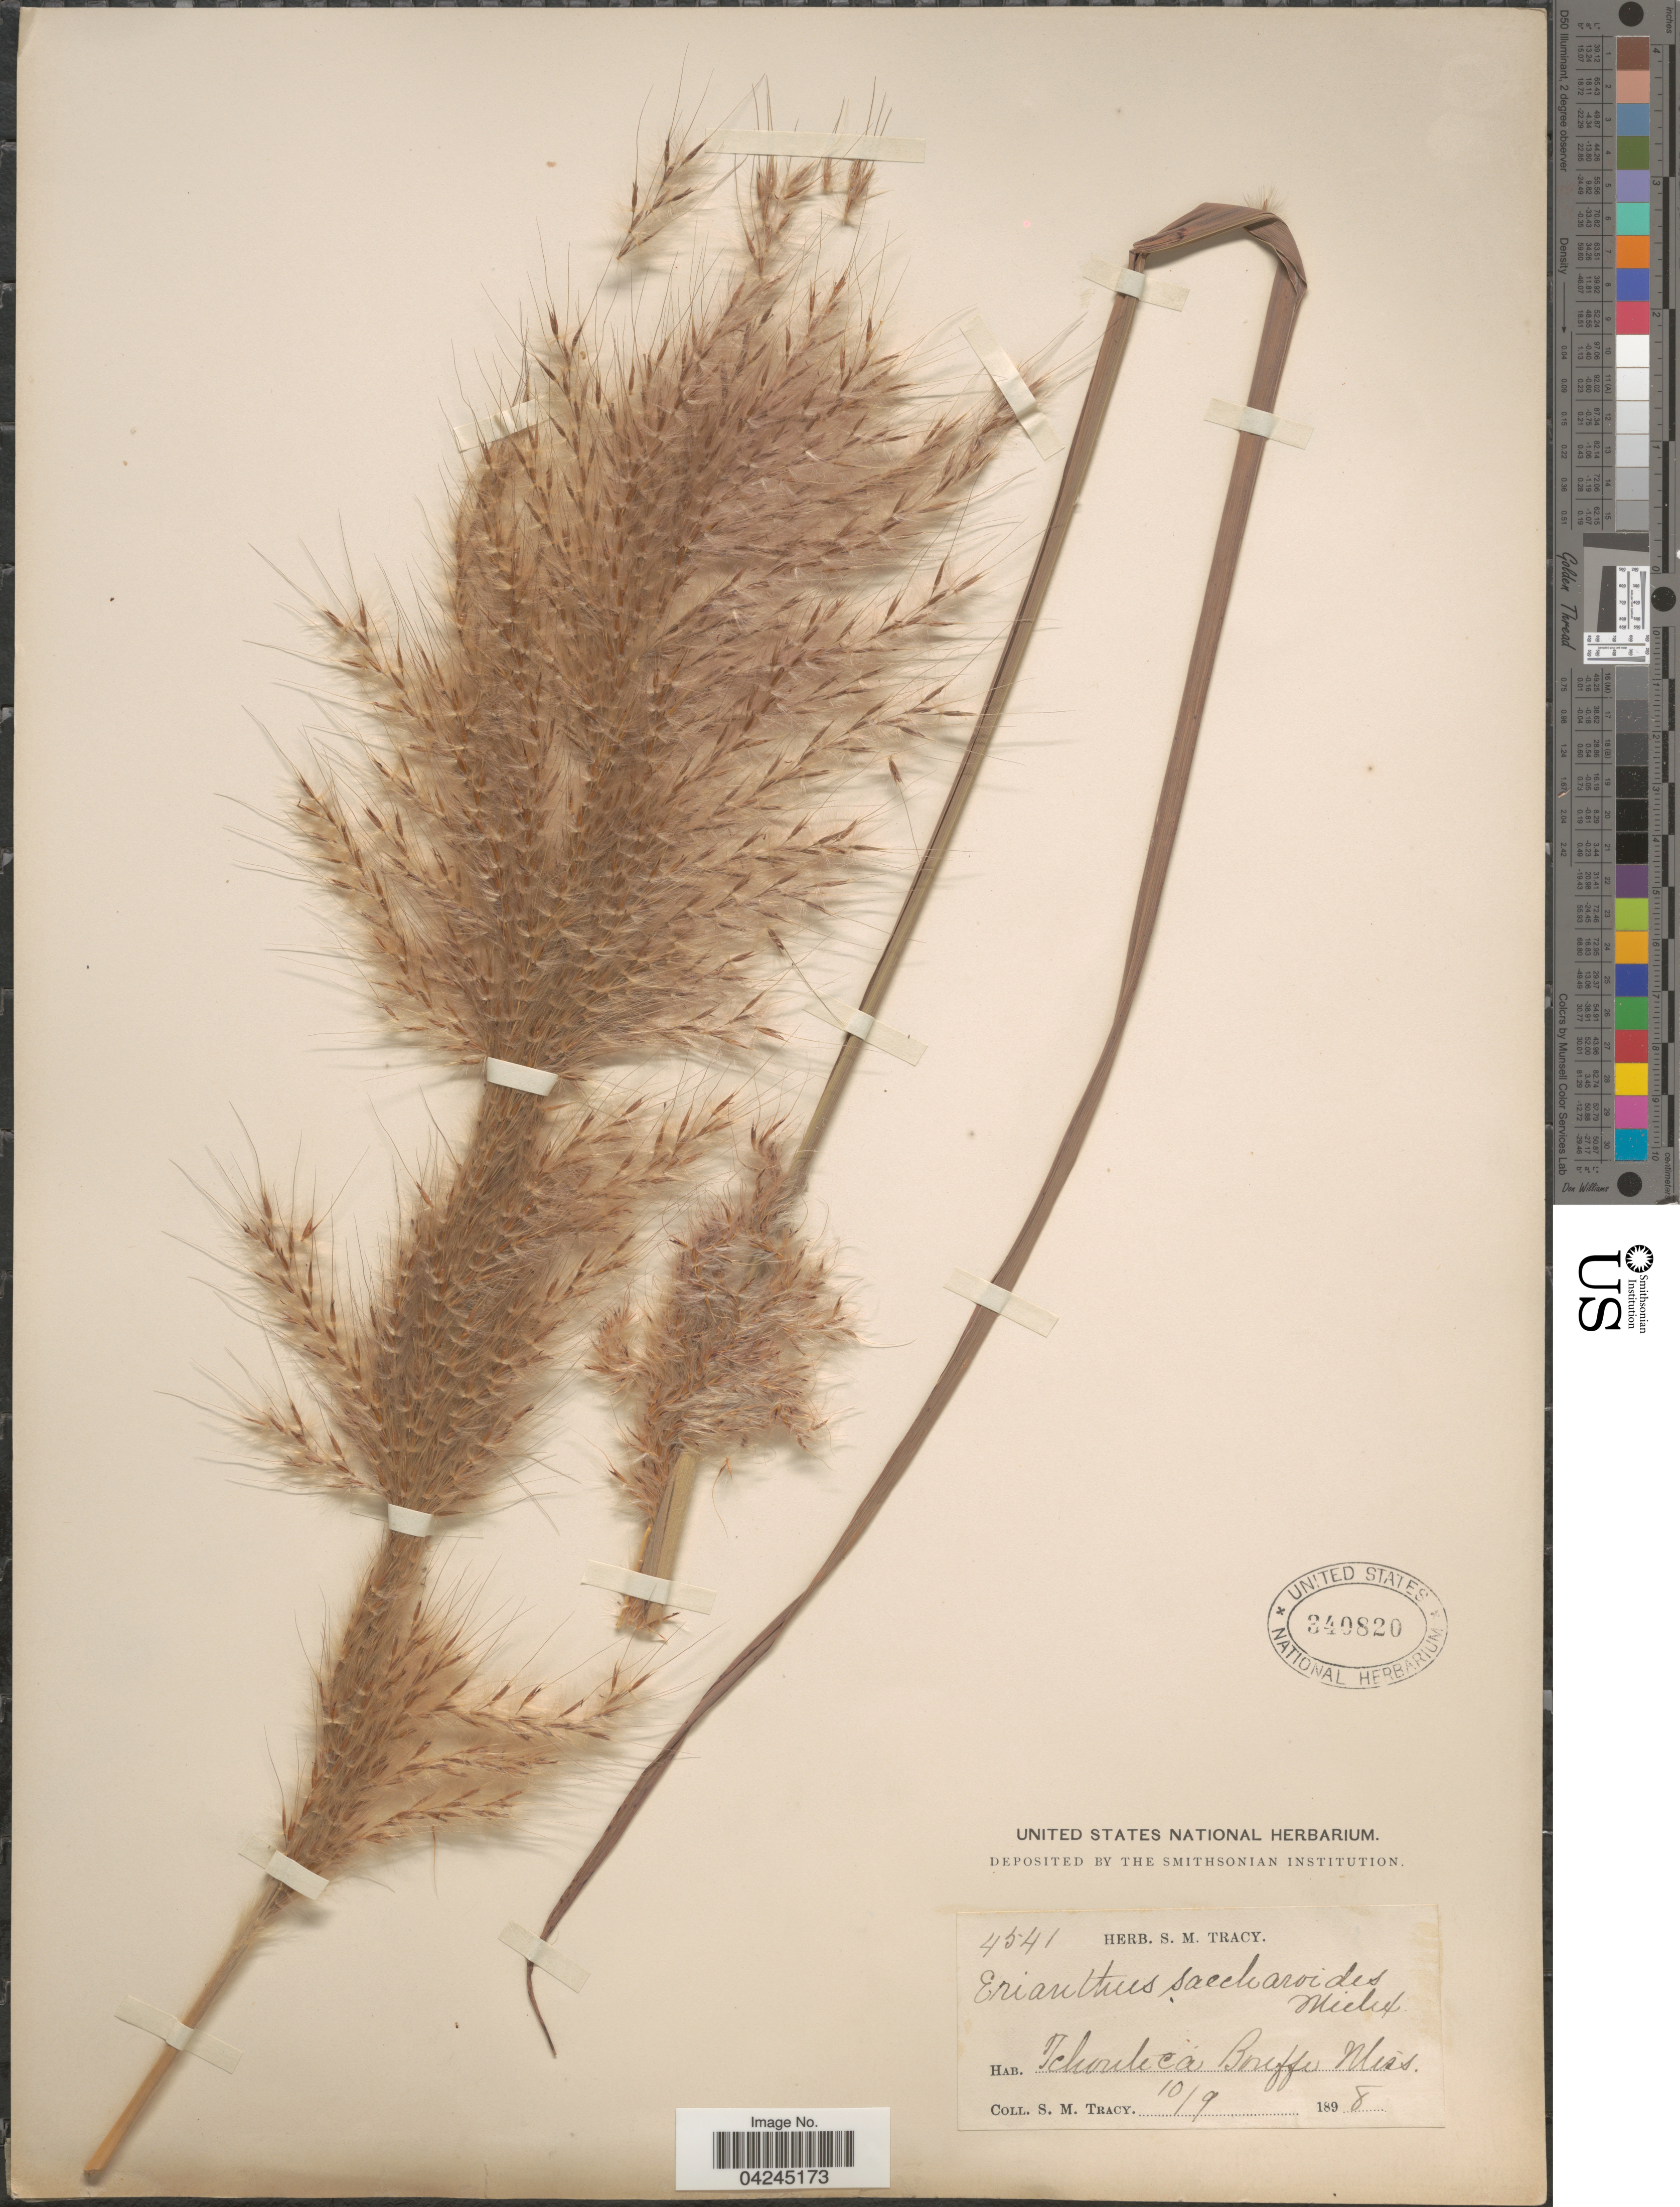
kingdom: Plantae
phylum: Tracheophyta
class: Liliopsida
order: Poales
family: Poaceae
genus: Erianthus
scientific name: Erianthus giganteus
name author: (Walter) P. Beauv.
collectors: S. M. Tracy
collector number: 4541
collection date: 1898-10-09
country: United States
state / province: Mississippi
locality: Tchoutacabouffa.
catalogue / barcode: US 340820